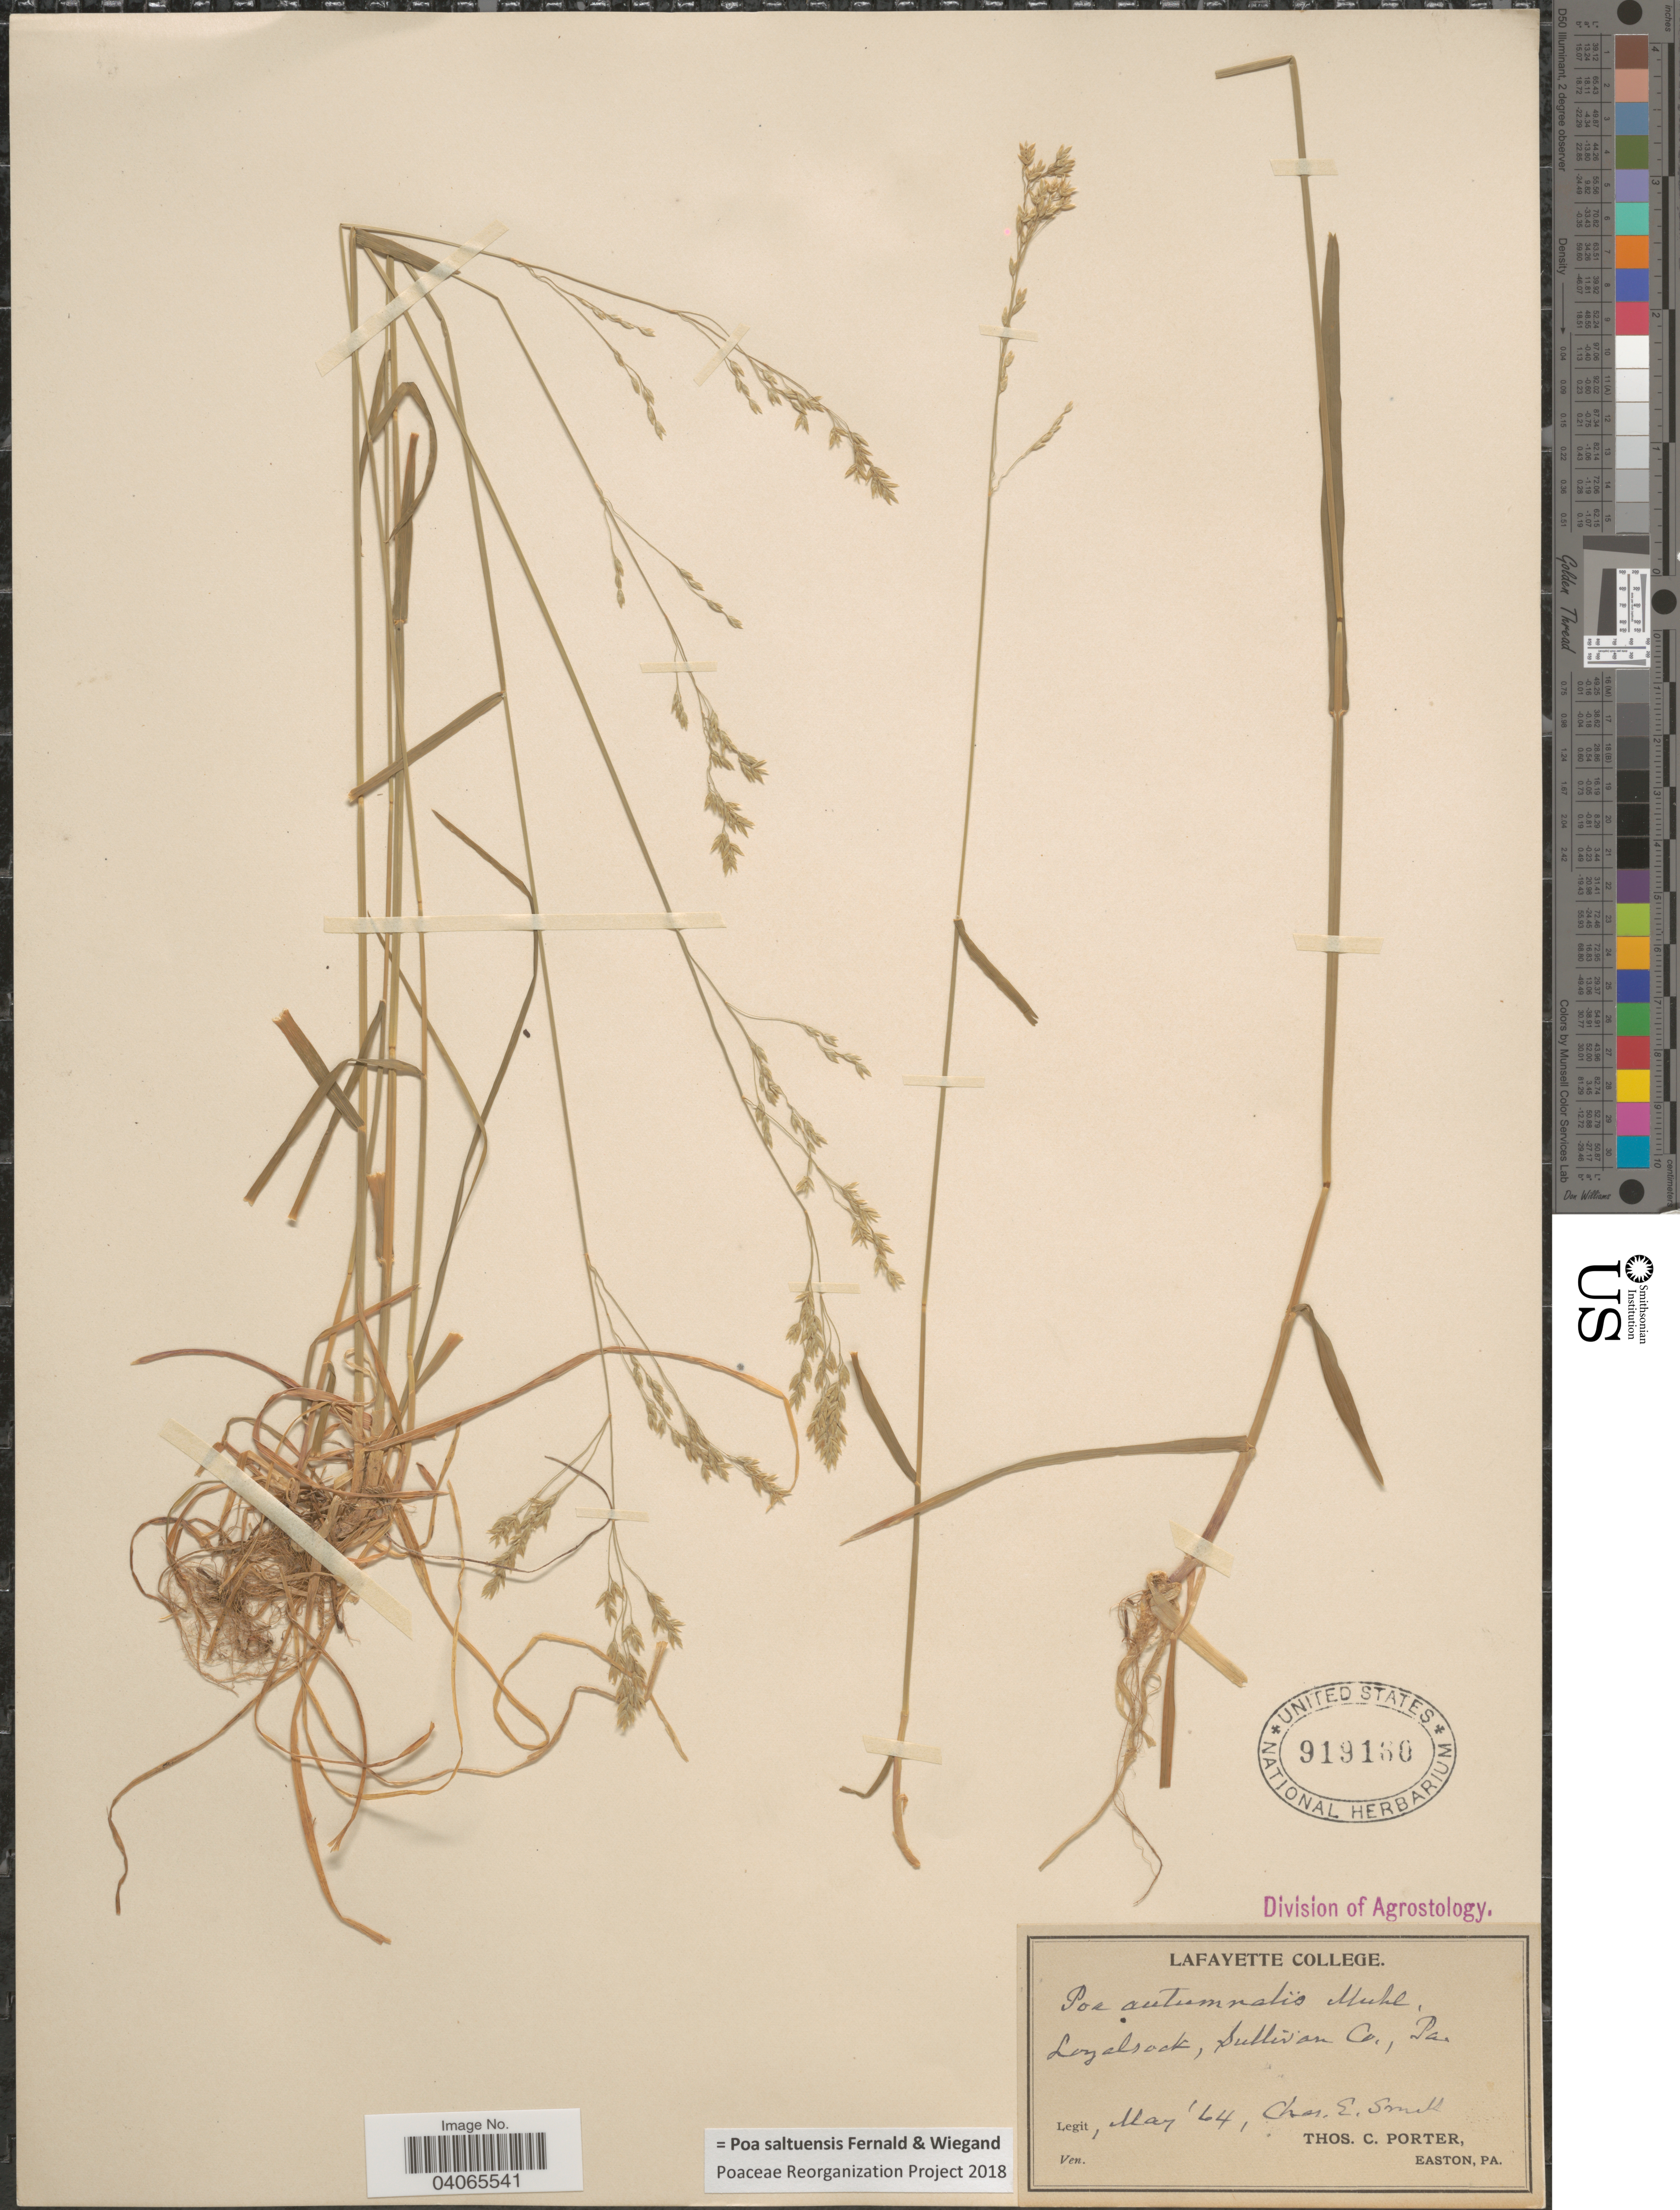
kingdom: Plantae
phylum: Tracheophyta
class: Liliopsida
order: Poales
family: Poaceae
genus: Poa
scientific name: Poa saltuensis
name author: Fernald & Wiegand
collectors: C. Smith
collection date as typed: Transcribed d/m/y: /5/64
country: United States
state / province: Pennsylvania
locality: Loyalsock, Sullivan Co.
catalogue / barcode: US 919160